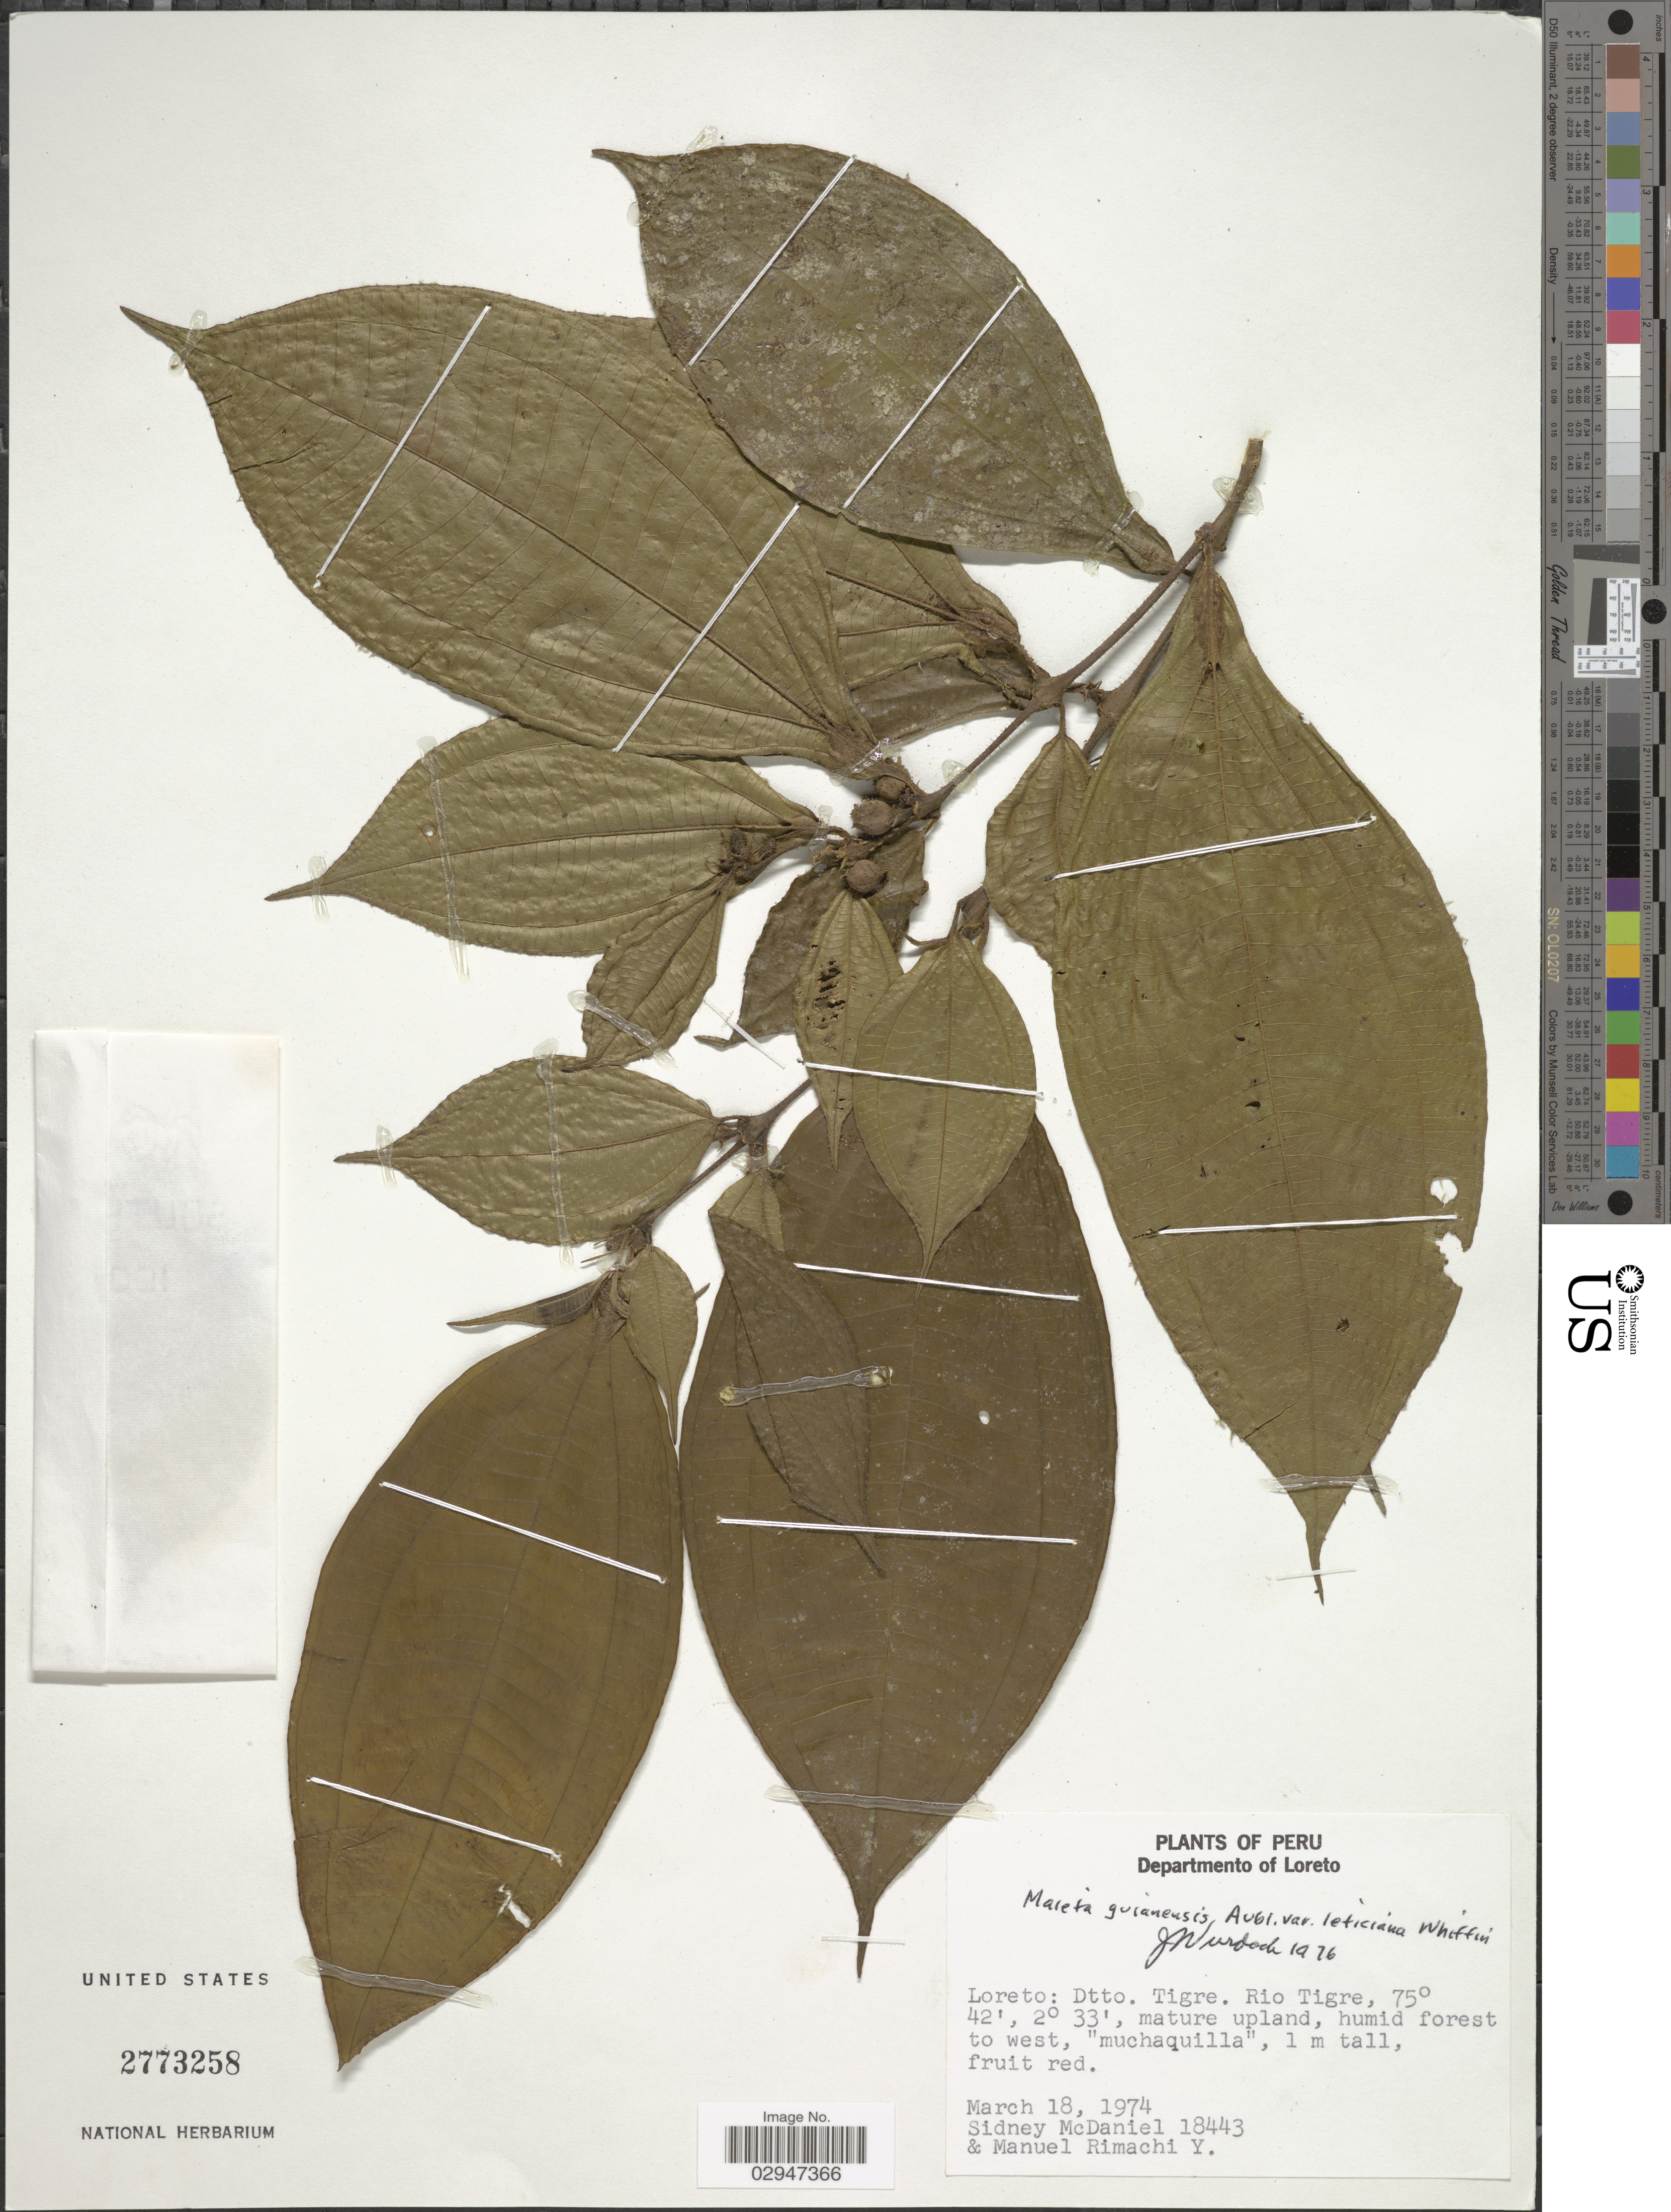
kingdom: Plantae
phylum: Tracheophyta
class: Magnoliopsida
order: Myrtales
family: Melastomataceae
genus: Maieta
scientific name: Maieta guianensis var. leticiana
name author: Whiffin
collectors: S. McDaniel & M. Rimachi Y.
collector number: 18443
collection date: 1974-03-18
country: Peru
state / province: Loreto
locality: Departmento of Loreto. Loreto: Dtto. Tigre. Rio Tigre.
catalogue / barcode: US 2773258